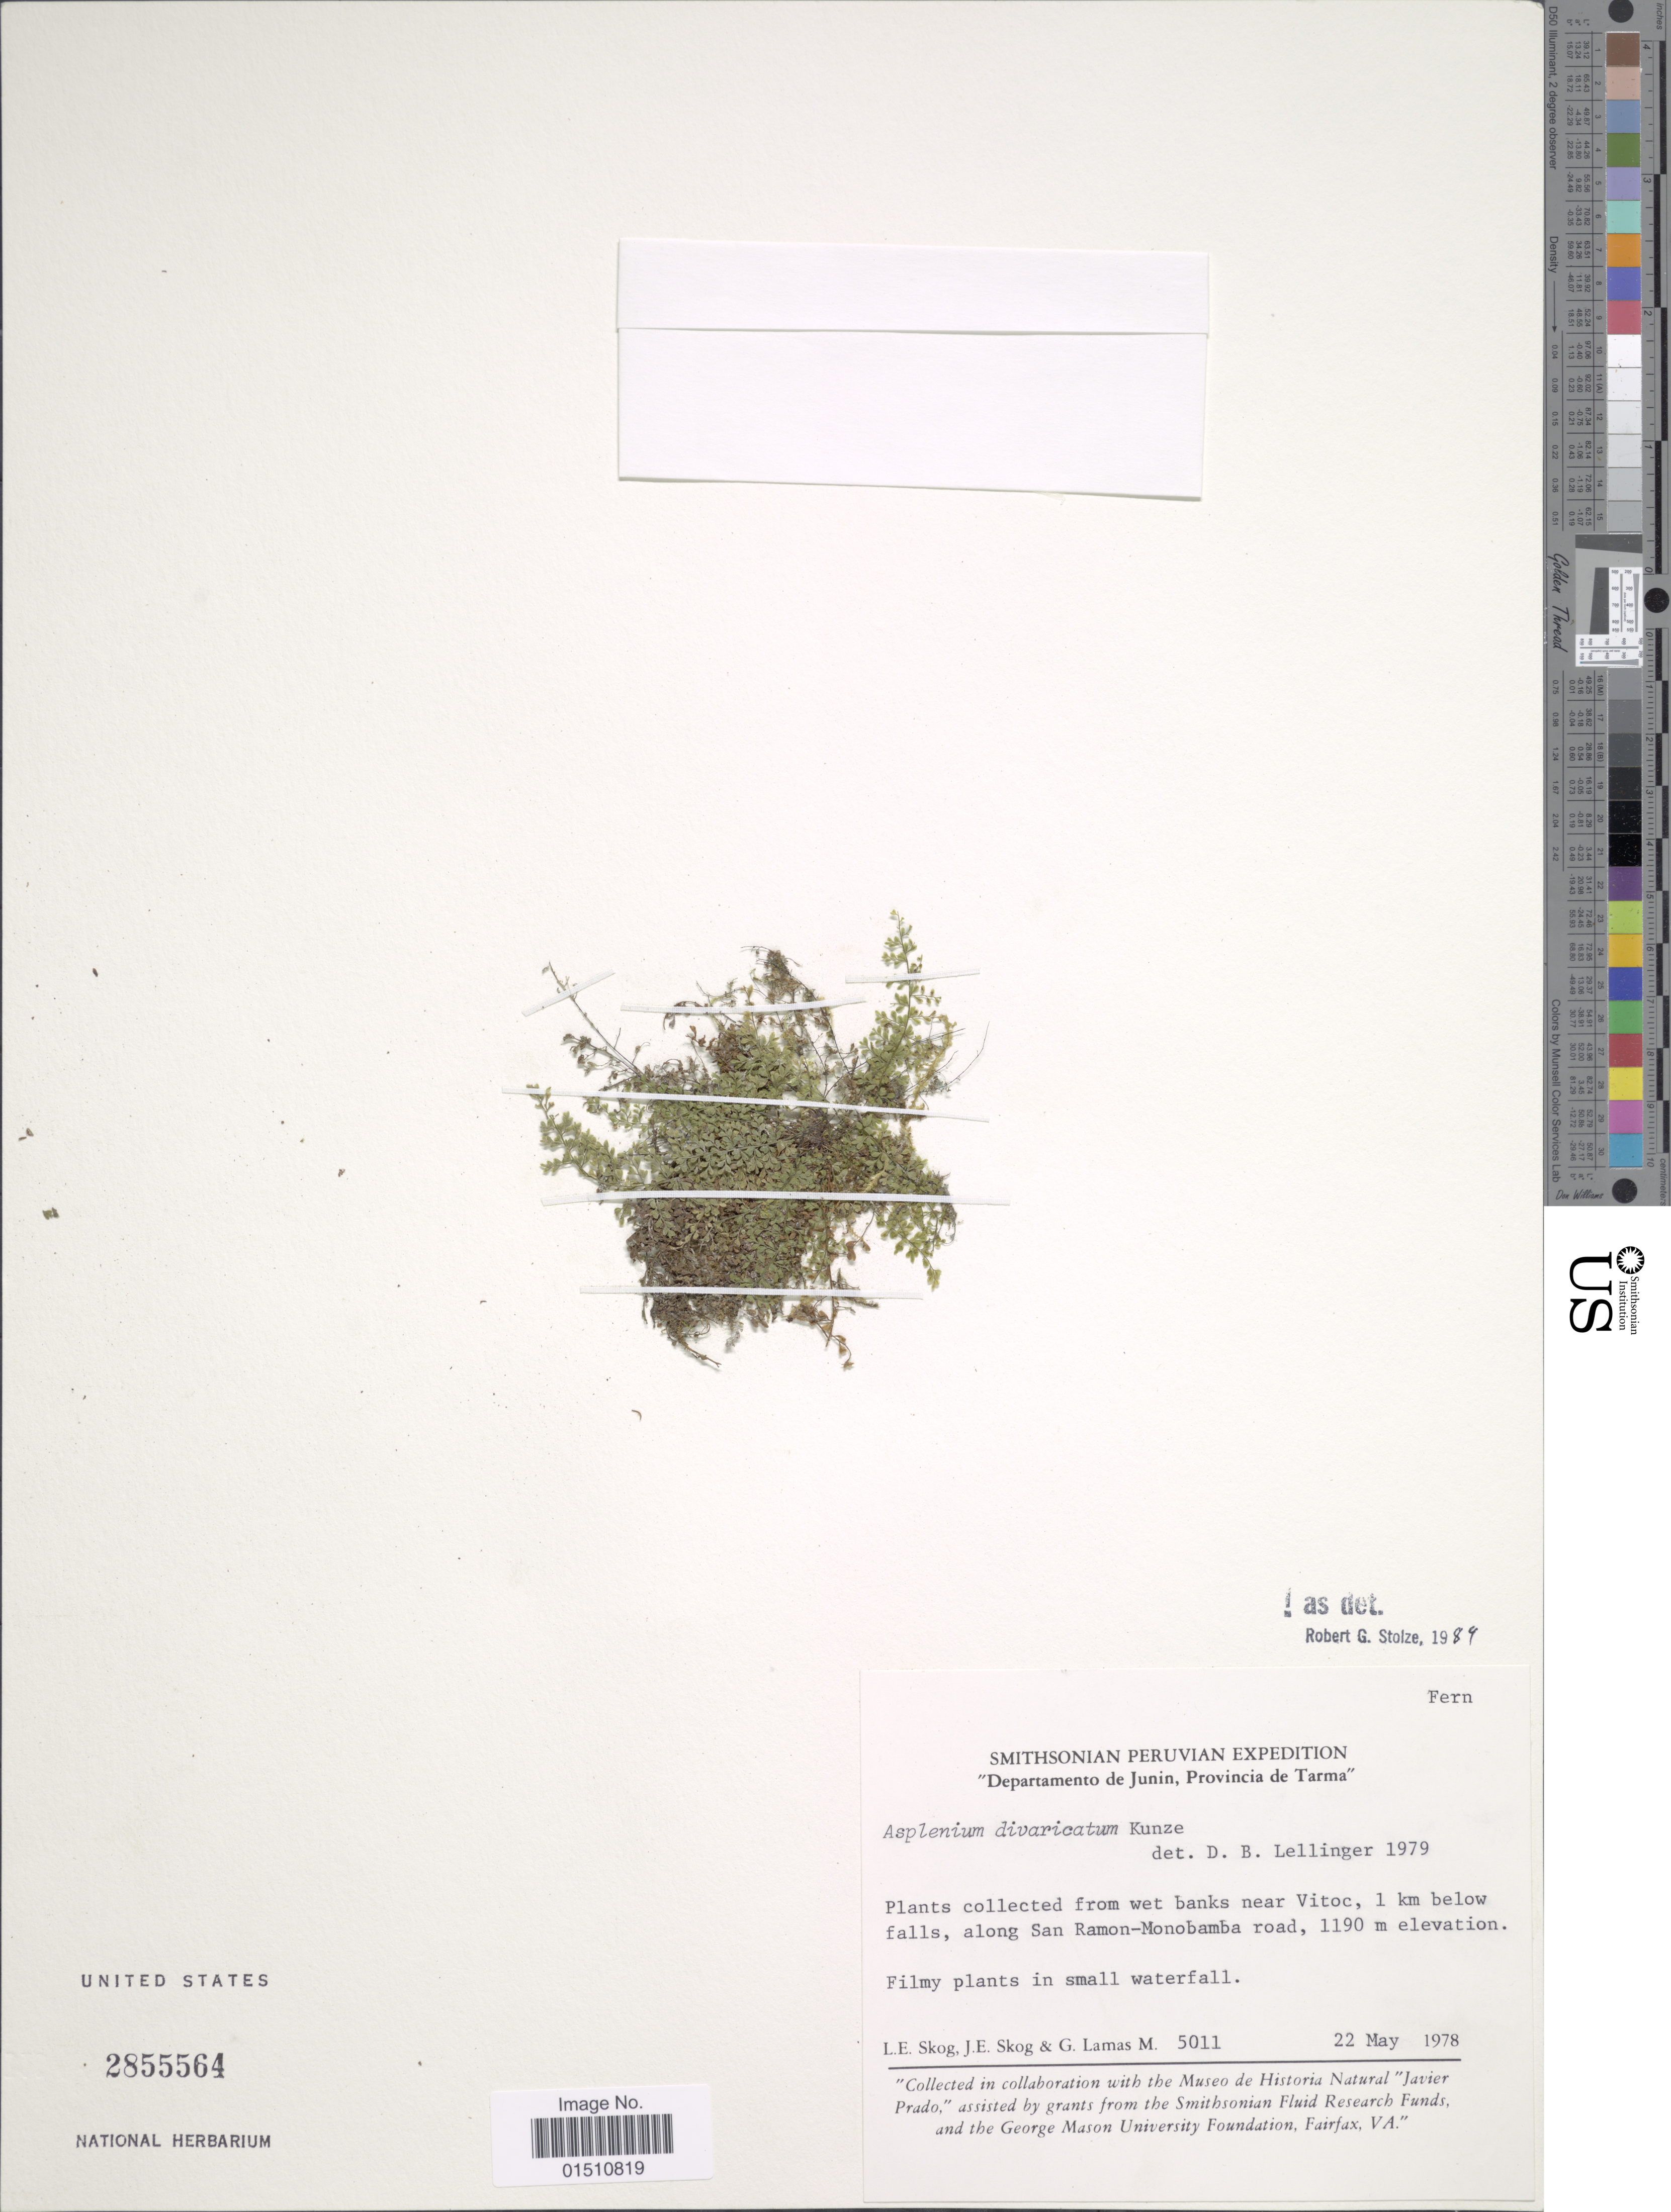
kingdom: Plantae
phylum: Tracheophyta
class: Polypodiopsida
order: Polypodiales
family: Aspleniaceae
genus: Asplenium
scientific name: Asplenium divaricatum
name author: Kunze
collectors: L. E. Skog, J. E. Skog & G. Lamas M.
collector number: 5011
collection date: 1978-05-22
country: Peru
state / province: Junín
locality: Peru, "Departamento de Junin, Provincia de Tarma", near Vitoc, 1 km below falls, along San Ramon-Monobamba road.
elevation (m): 1190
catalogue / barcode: US 2855564